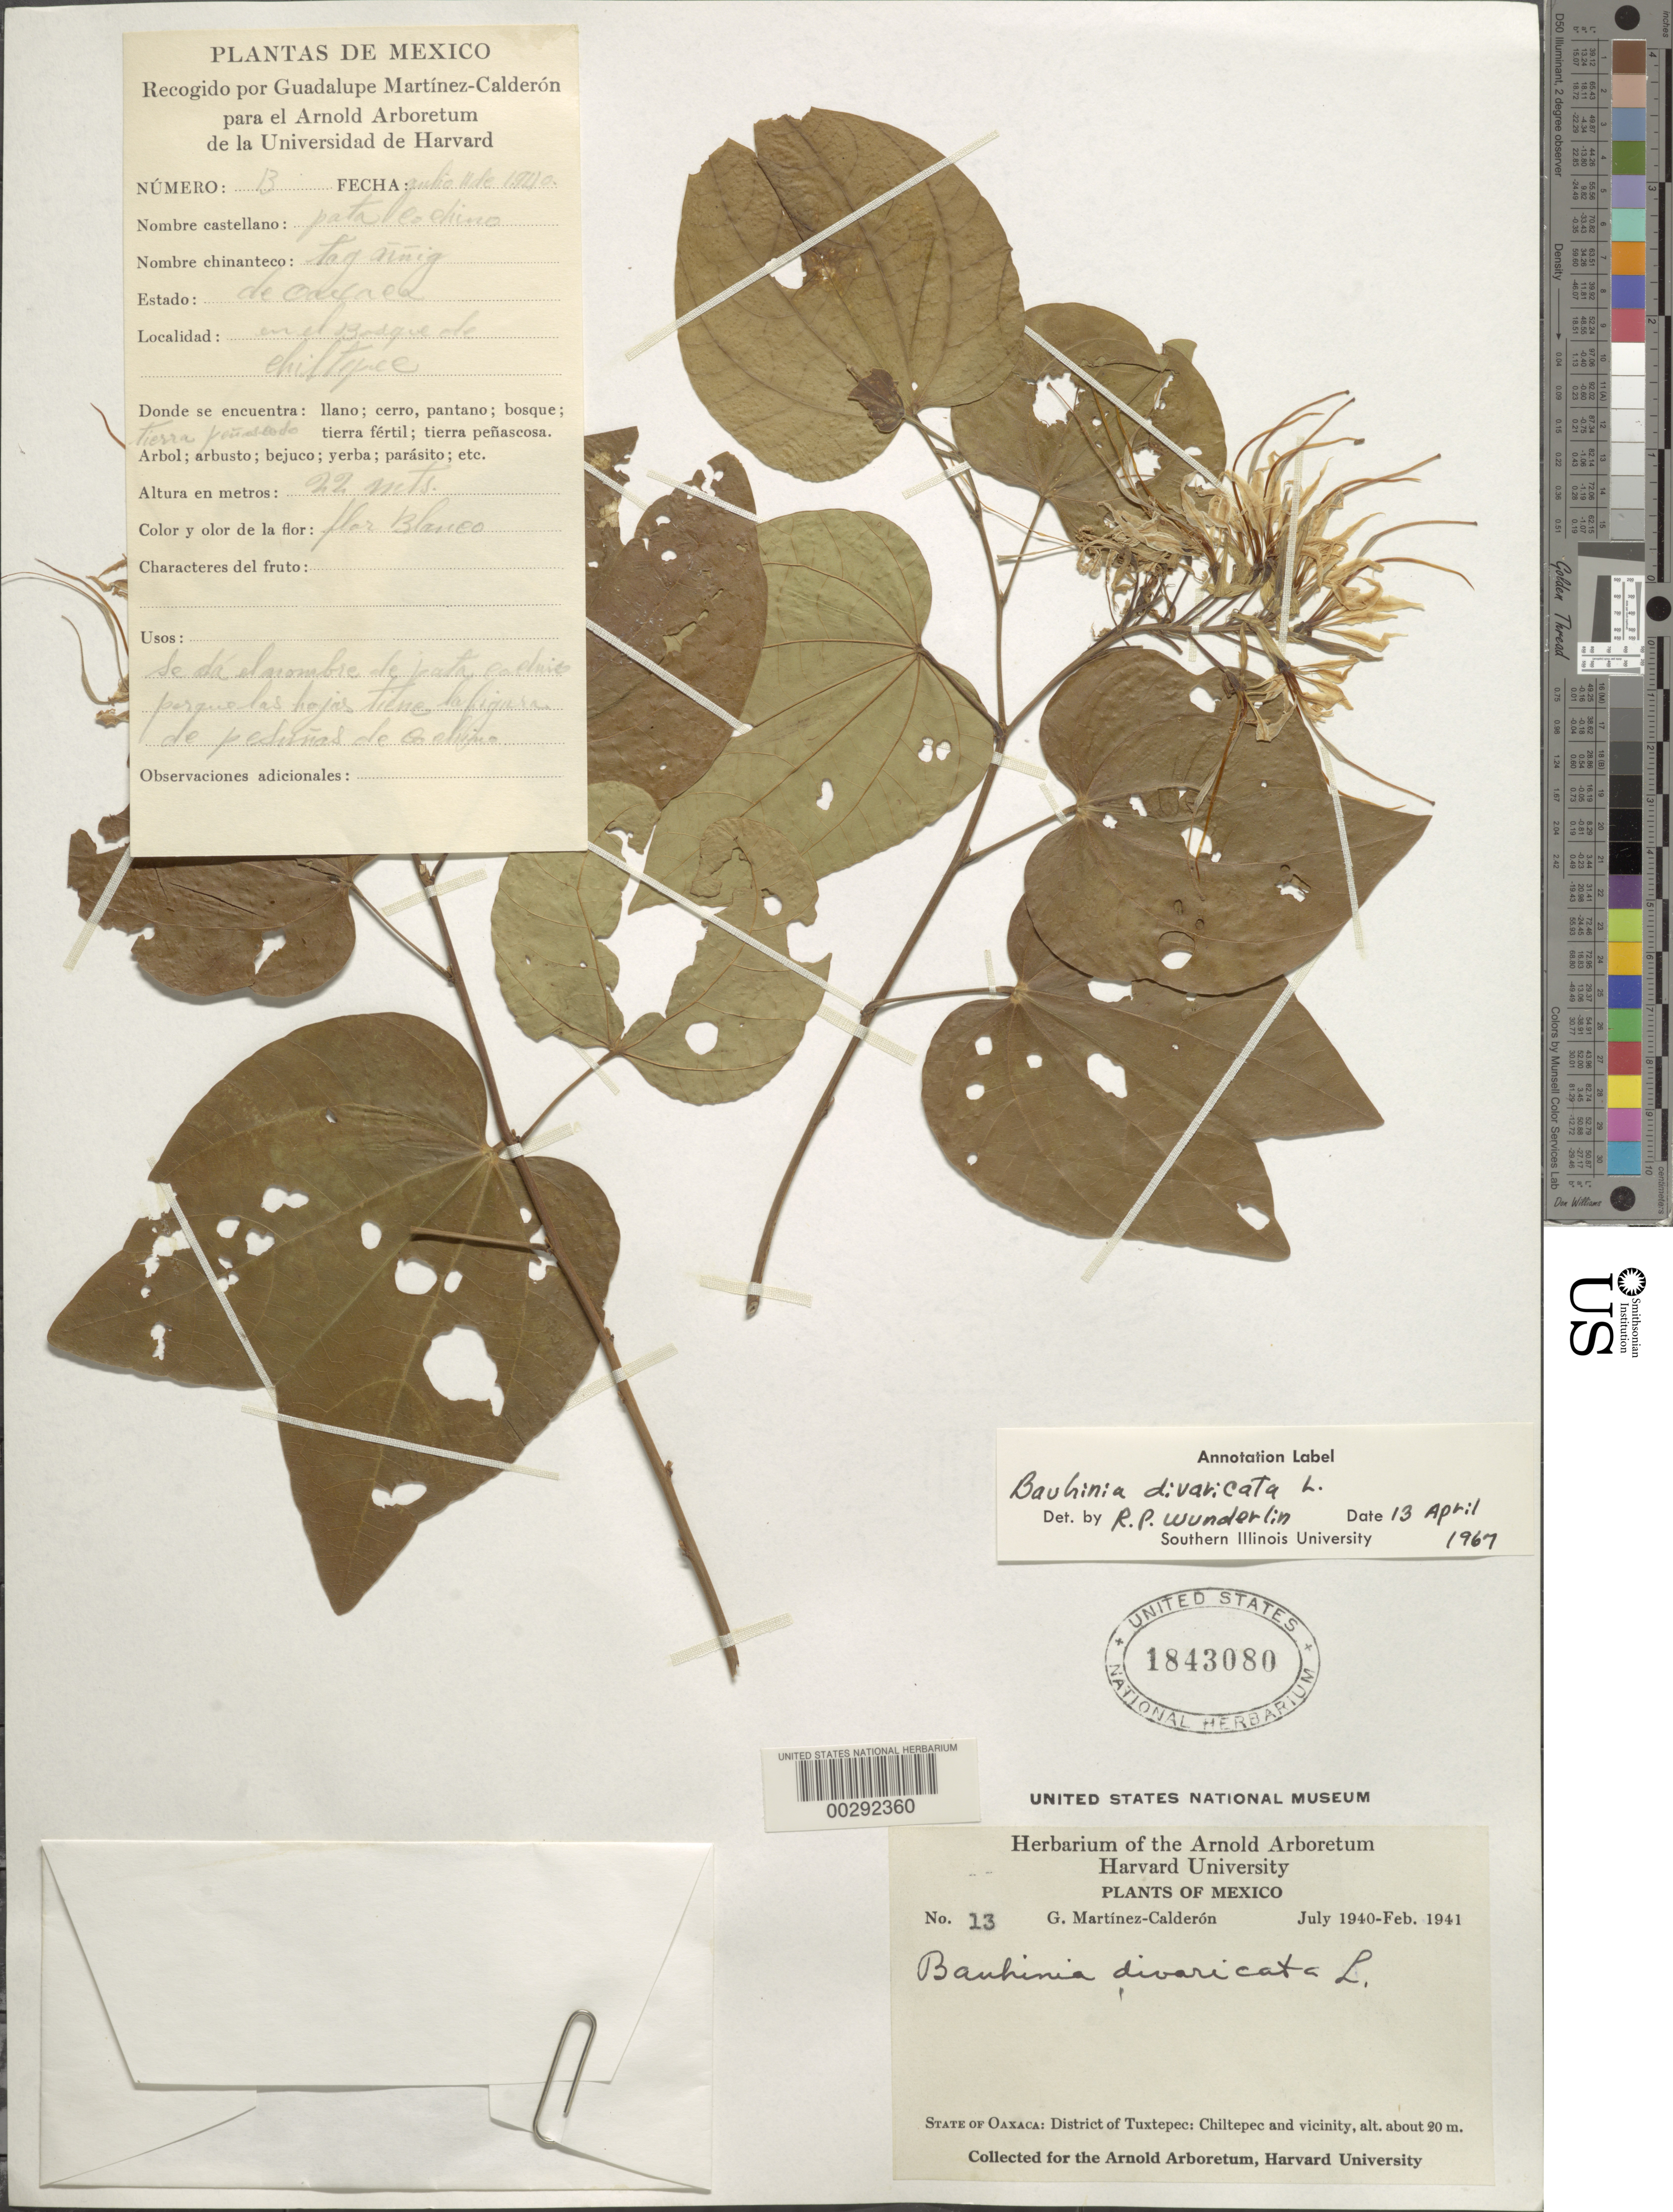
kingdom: Plantae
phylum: Tracheophyta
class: Magnoliopsida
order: Fabales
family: Fabaceae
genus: Bauhinia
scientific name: Bauhinia divaricata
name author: L.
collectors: G. Martínez Calderón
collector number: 13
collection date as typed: Jul 1940 to -- Feb 1940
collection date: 1940-02/1940-07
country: Mexico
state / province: Oaxaca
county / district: San Juan Bautista Tuxtepec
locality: Tuxtepec mun. (?), Chiltepec and vicinity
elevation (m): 20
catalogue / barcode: US 1843080